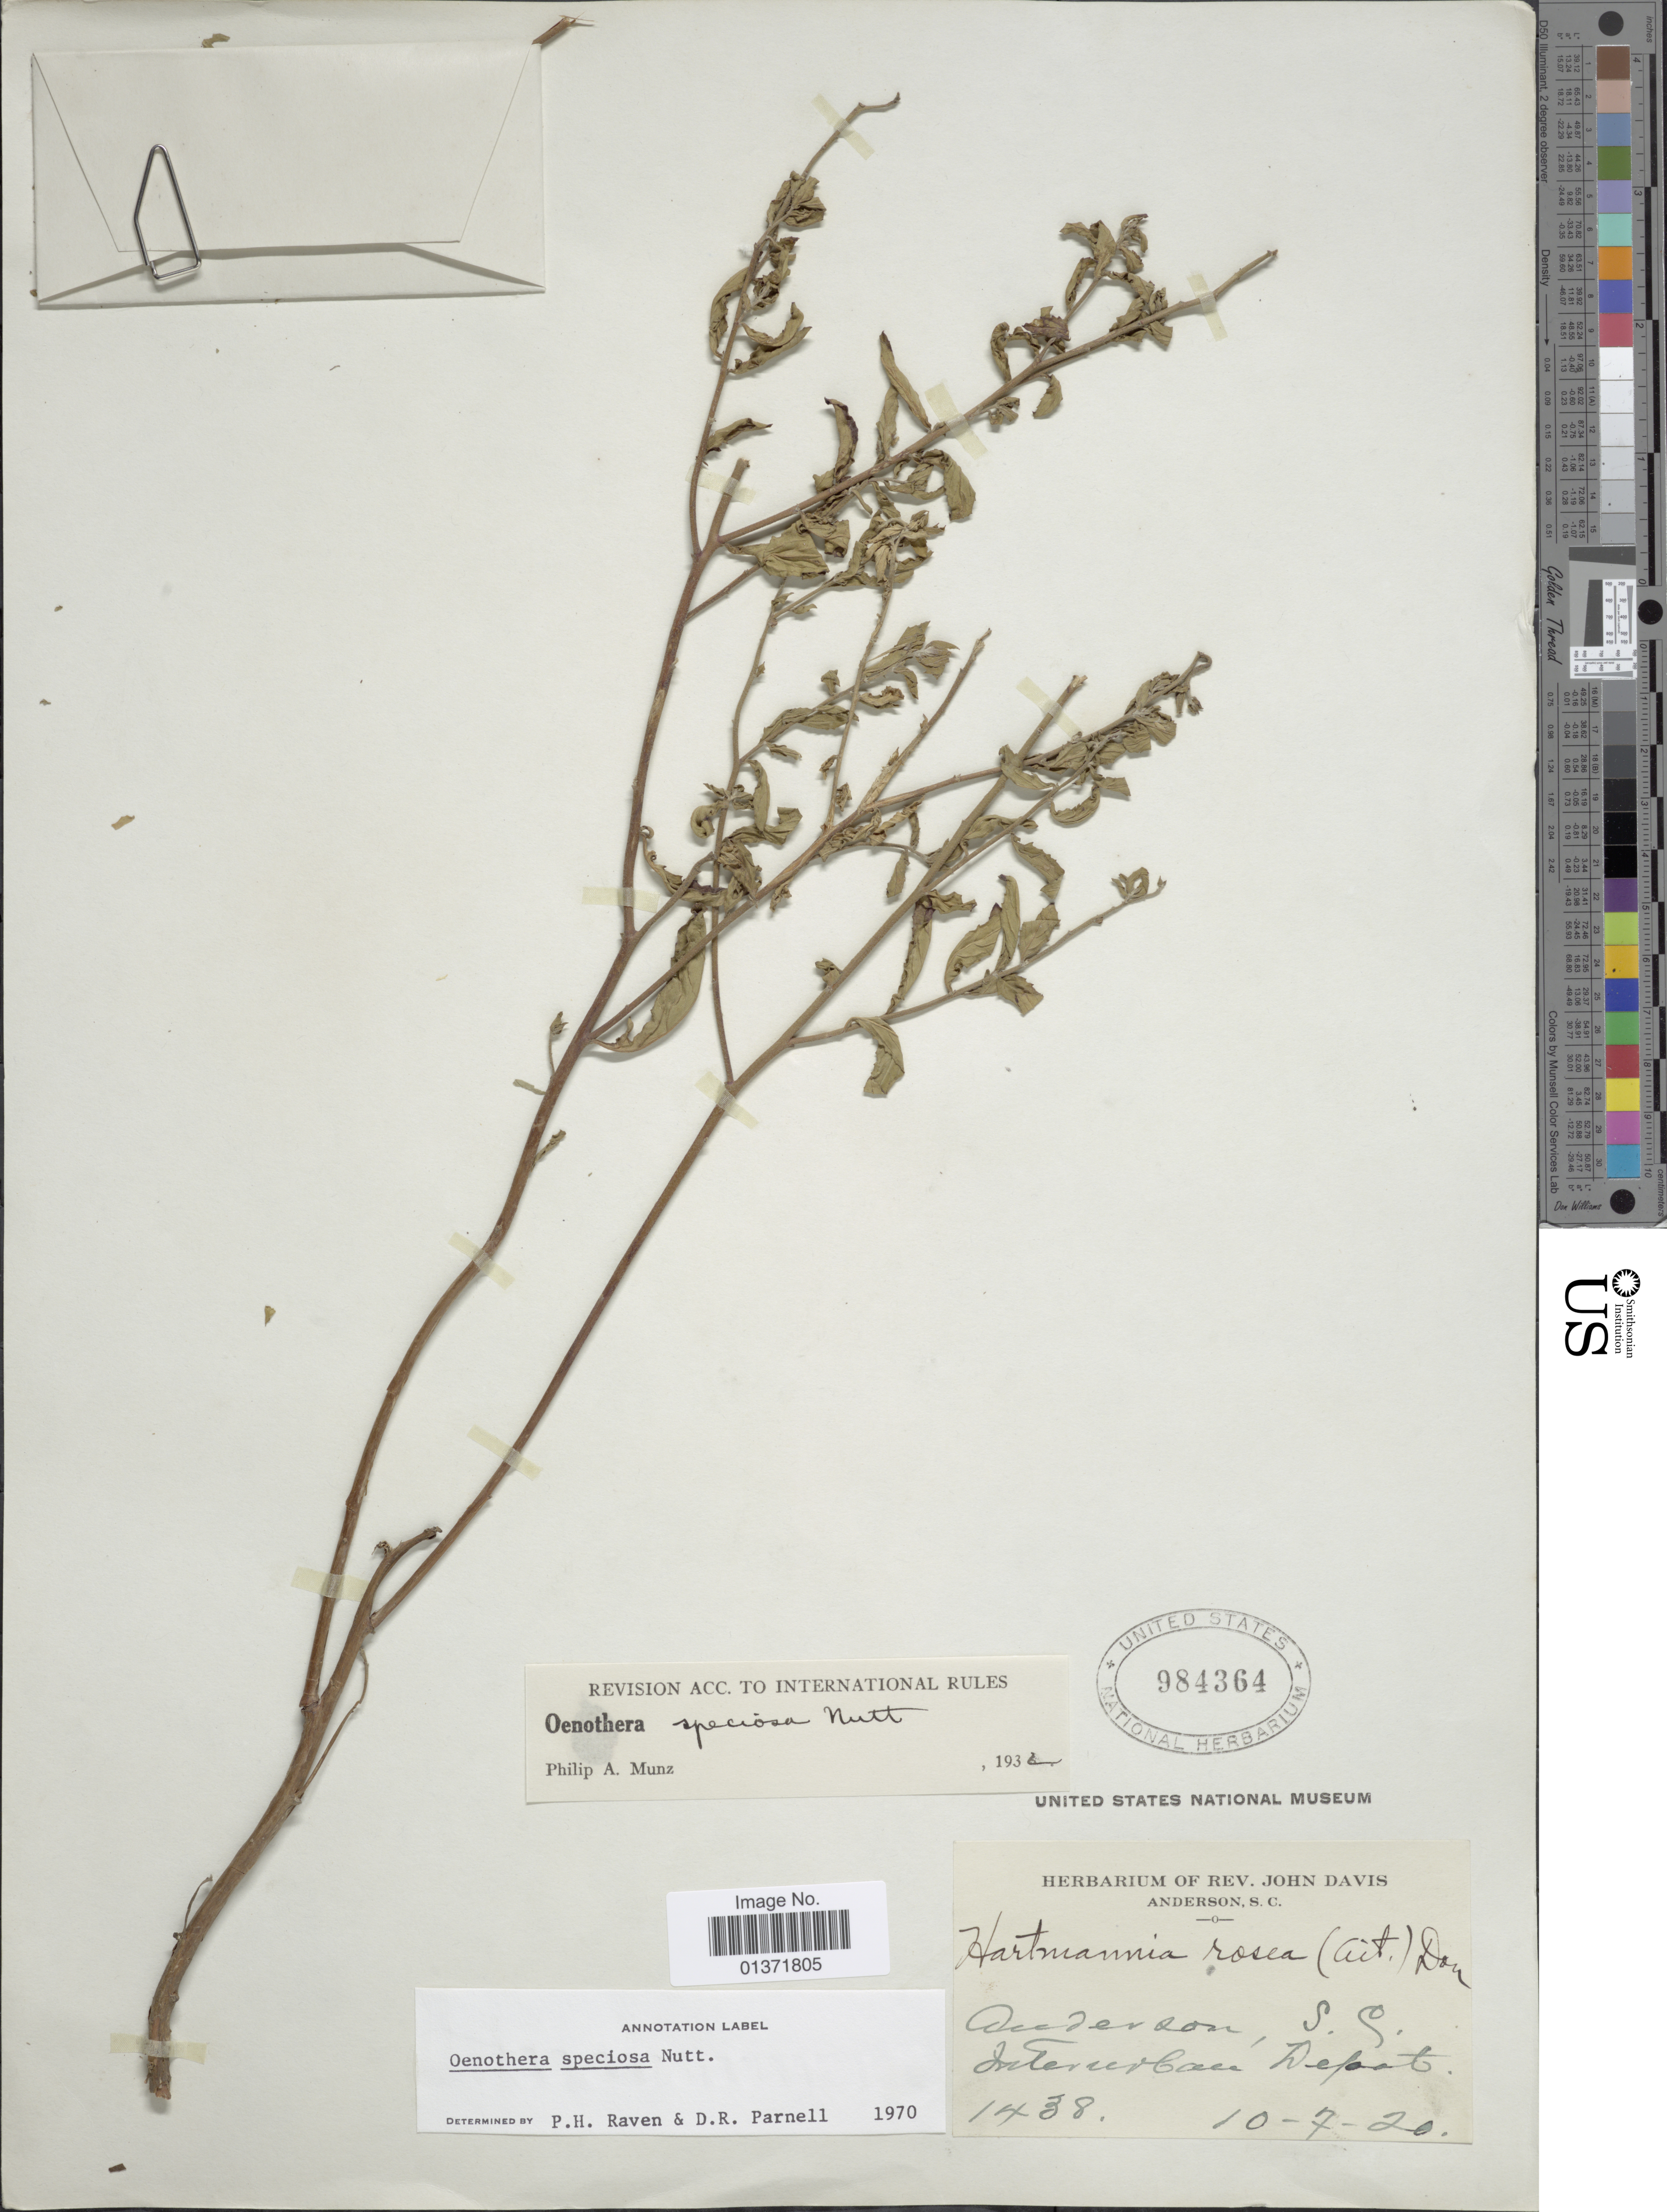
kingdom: Plantae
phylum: Tracheophyta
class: Magnoliopsida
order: Myrtales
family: Onagraceae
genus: Oenothera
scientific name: Oenothera speciosa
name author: Nutt.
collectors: J. Davis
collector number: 1438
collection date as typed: Transcribed d/m/y: 10/7/20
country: United States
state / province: South Carolina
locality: Anderson, S.C.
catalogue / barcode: US 984364